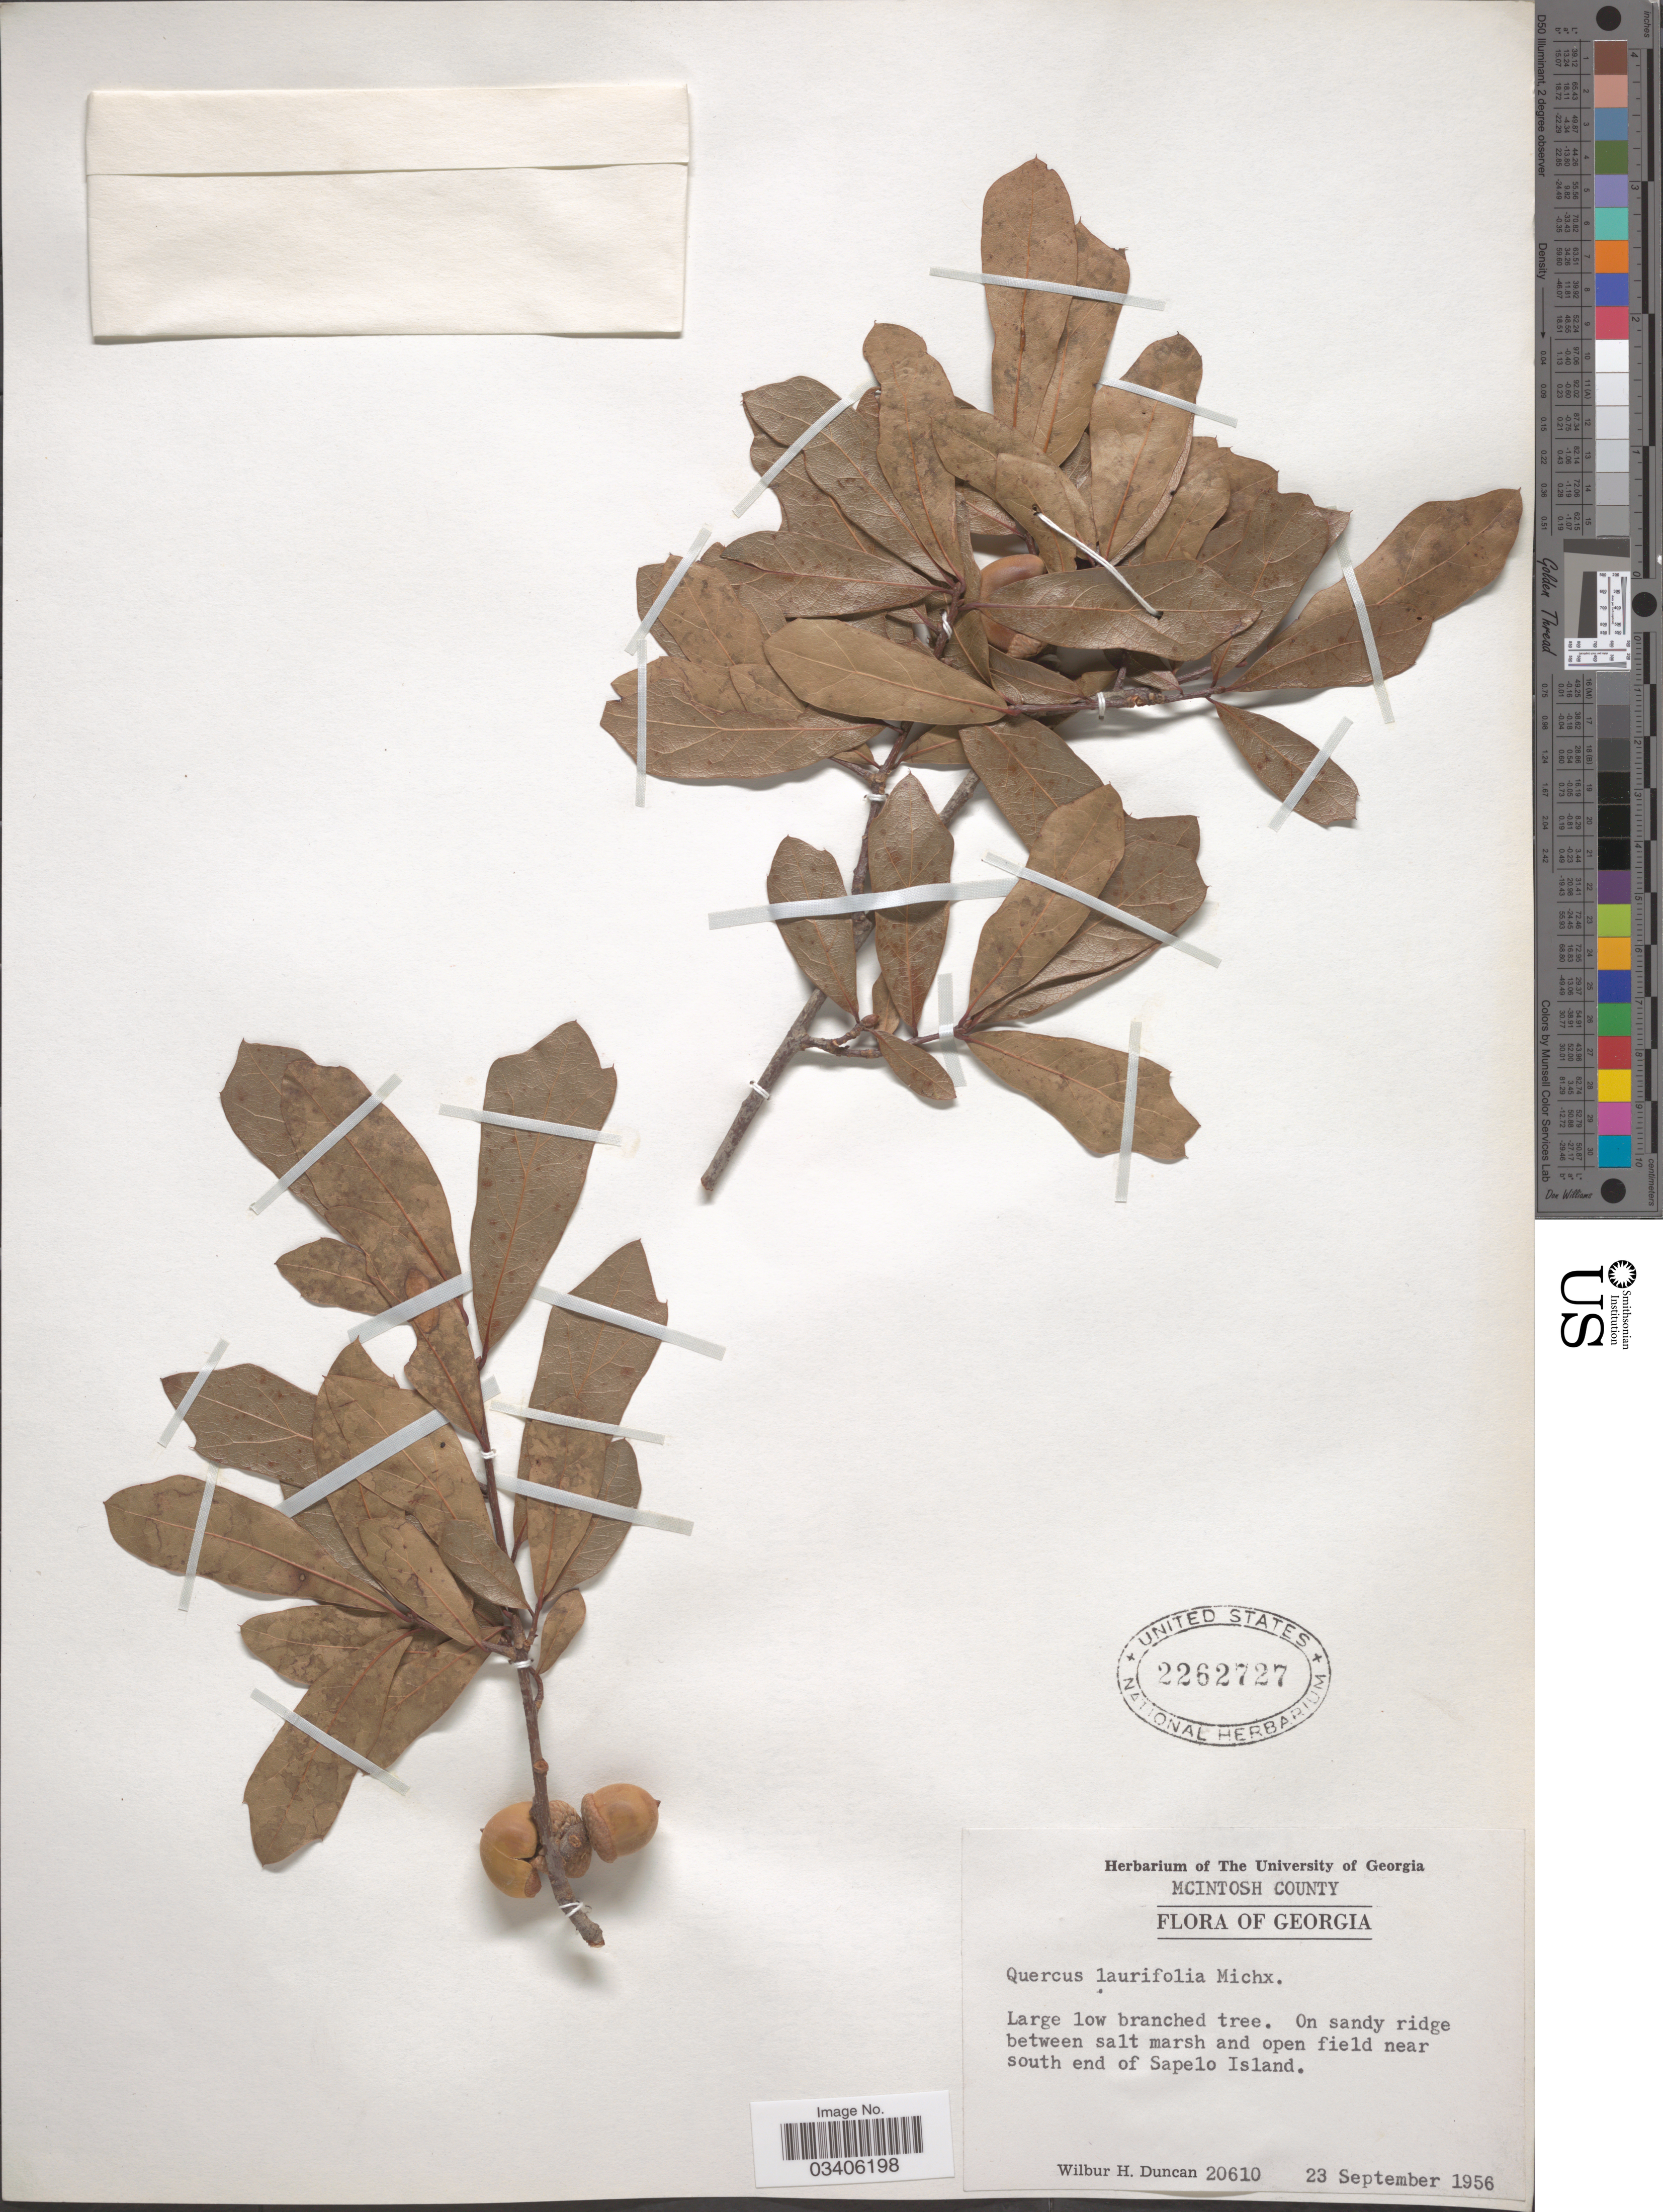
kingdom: Plantae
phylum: Tracheophyta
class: Magnoliopsida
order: Fagales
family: Fagaceae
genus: Quercus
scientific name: Quercus laurifolia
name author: Michx.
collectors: W. H. Duncan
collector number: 20610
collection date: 1956-09-23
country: United States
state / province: Georgia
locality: McIntosh County. Near south end of Sapelo Island.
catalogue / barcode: US 2262727